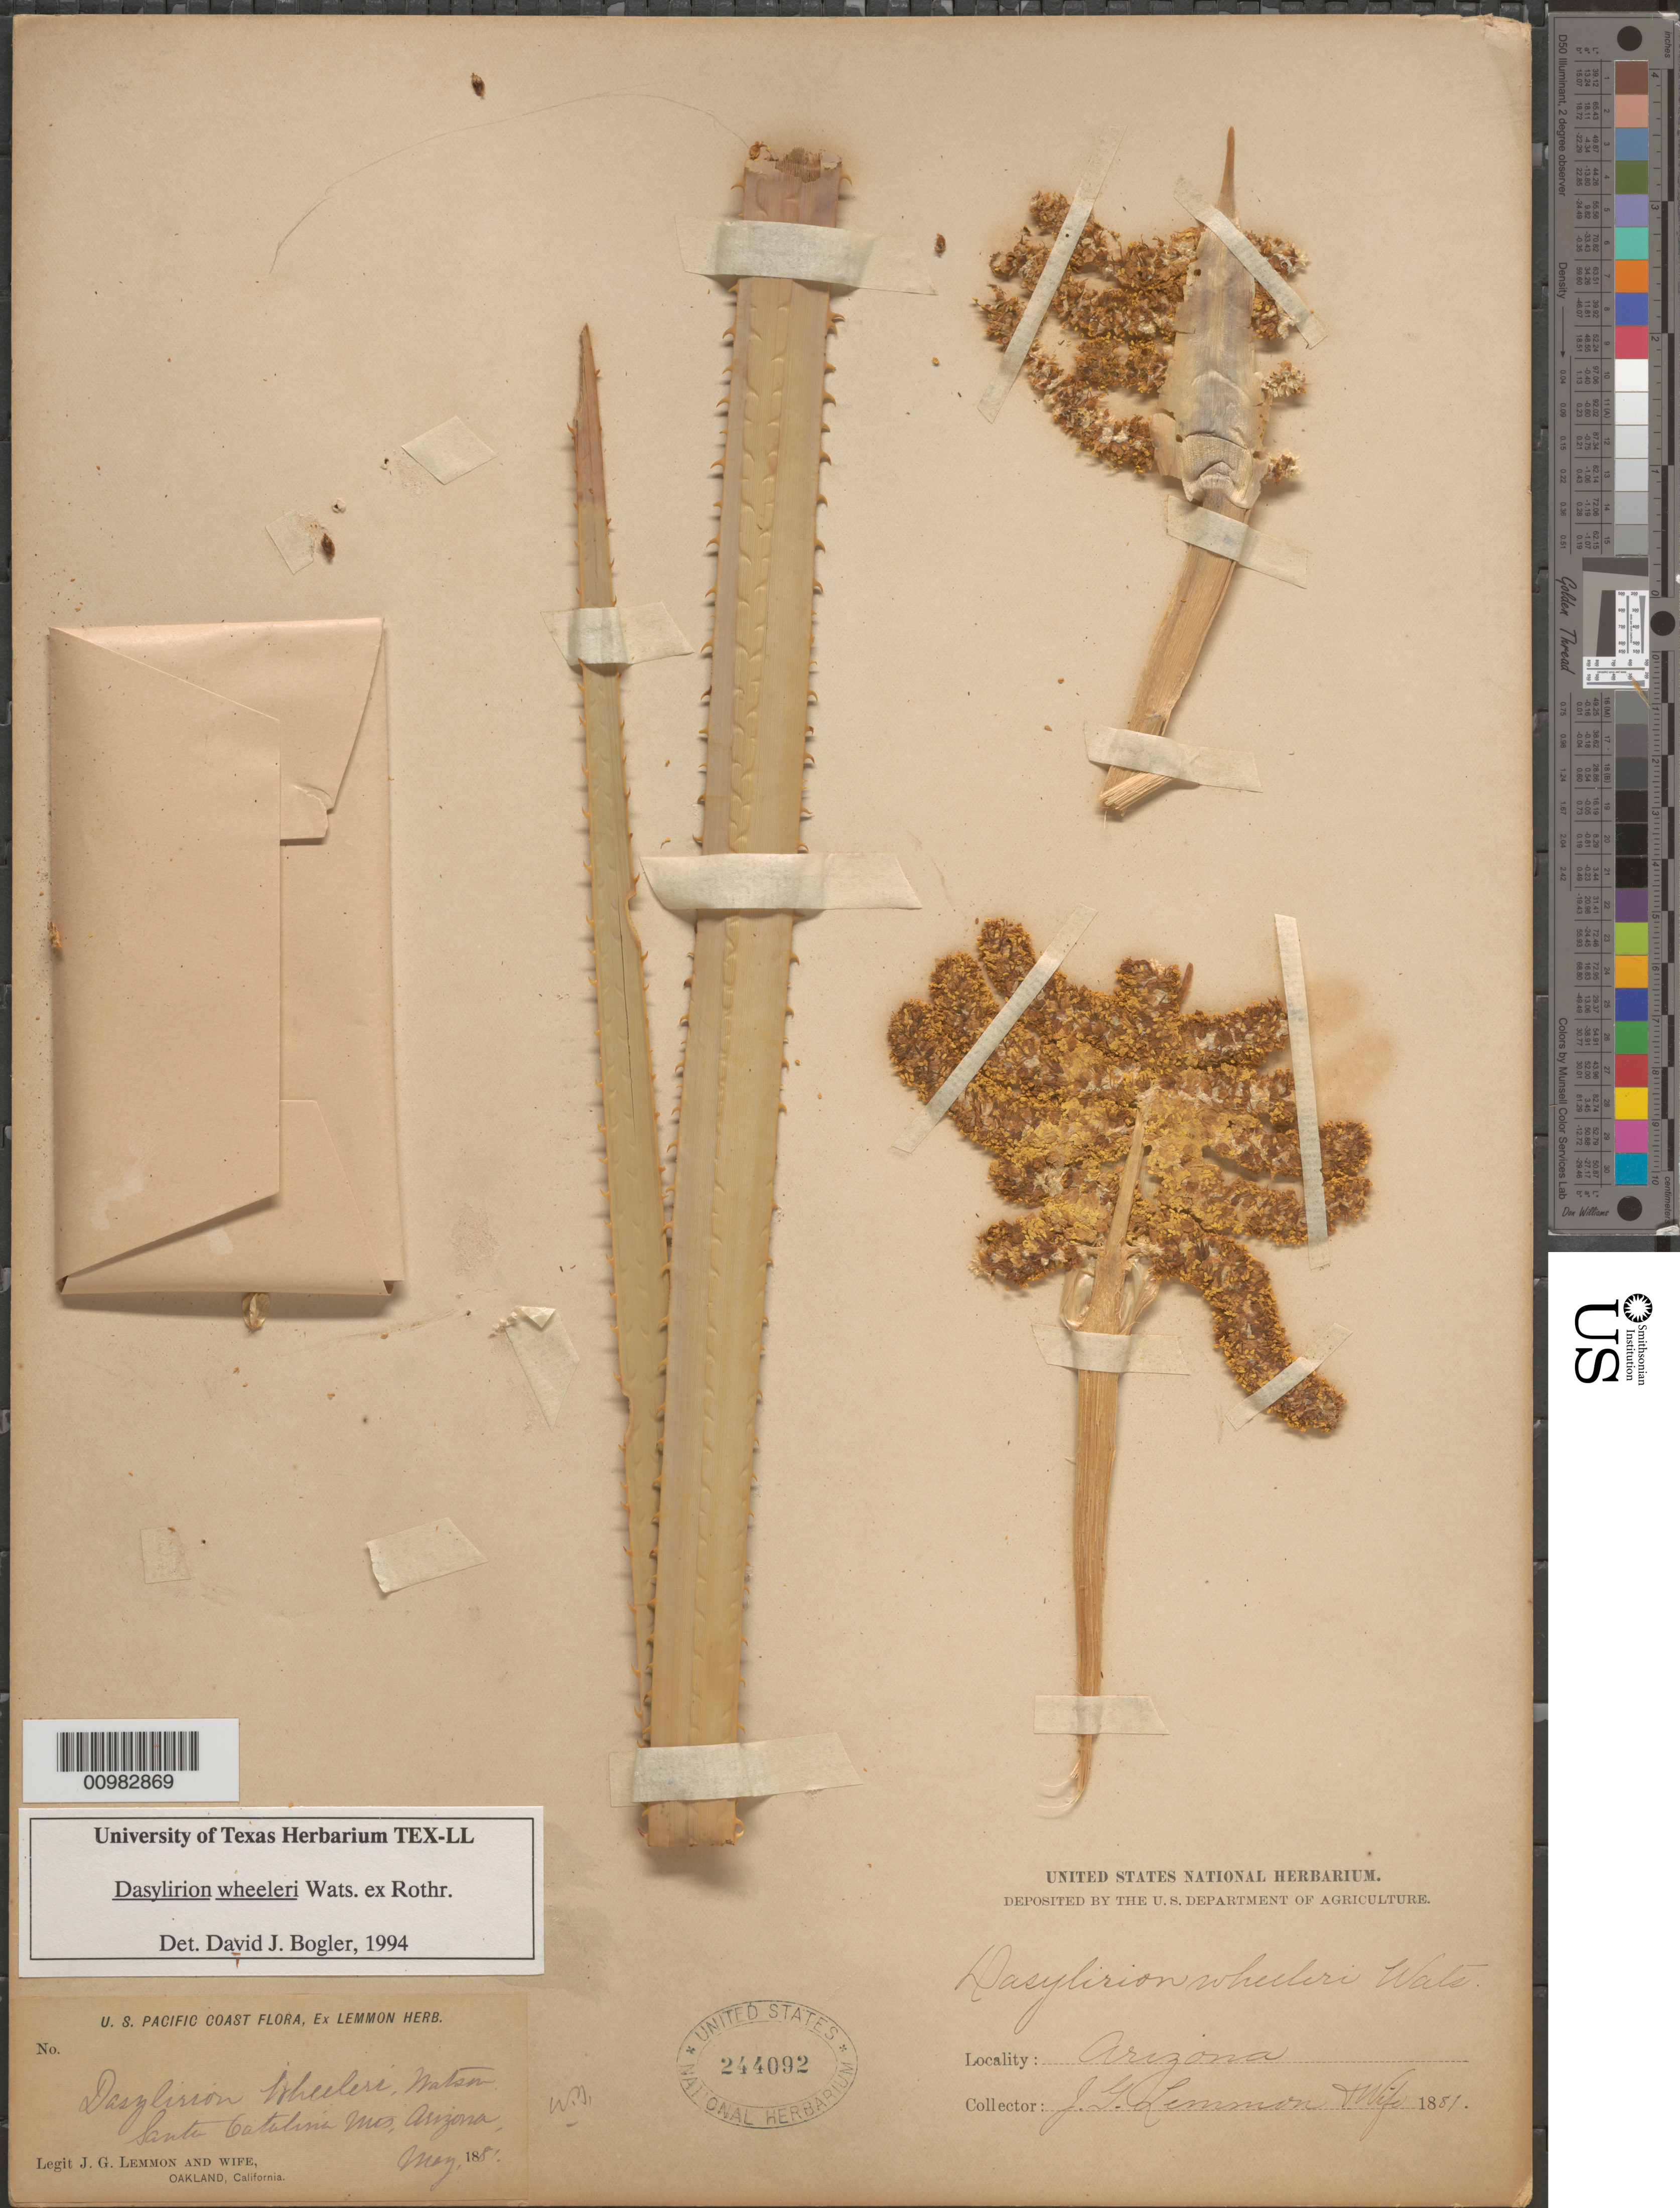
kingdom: Plantae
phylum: Tracheophyta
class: Liliopsida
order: Asparagales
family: Asparagaceae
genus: Dasylirion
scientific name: Dasylirion wheeleri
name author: S. Watson ex Rothr.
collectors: J. G. Lemmon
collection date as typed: May 1881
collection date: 1881-05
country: United States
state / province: Arizona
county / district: Pinal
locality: Santa Catalina Mountains.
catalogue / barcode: US 244092